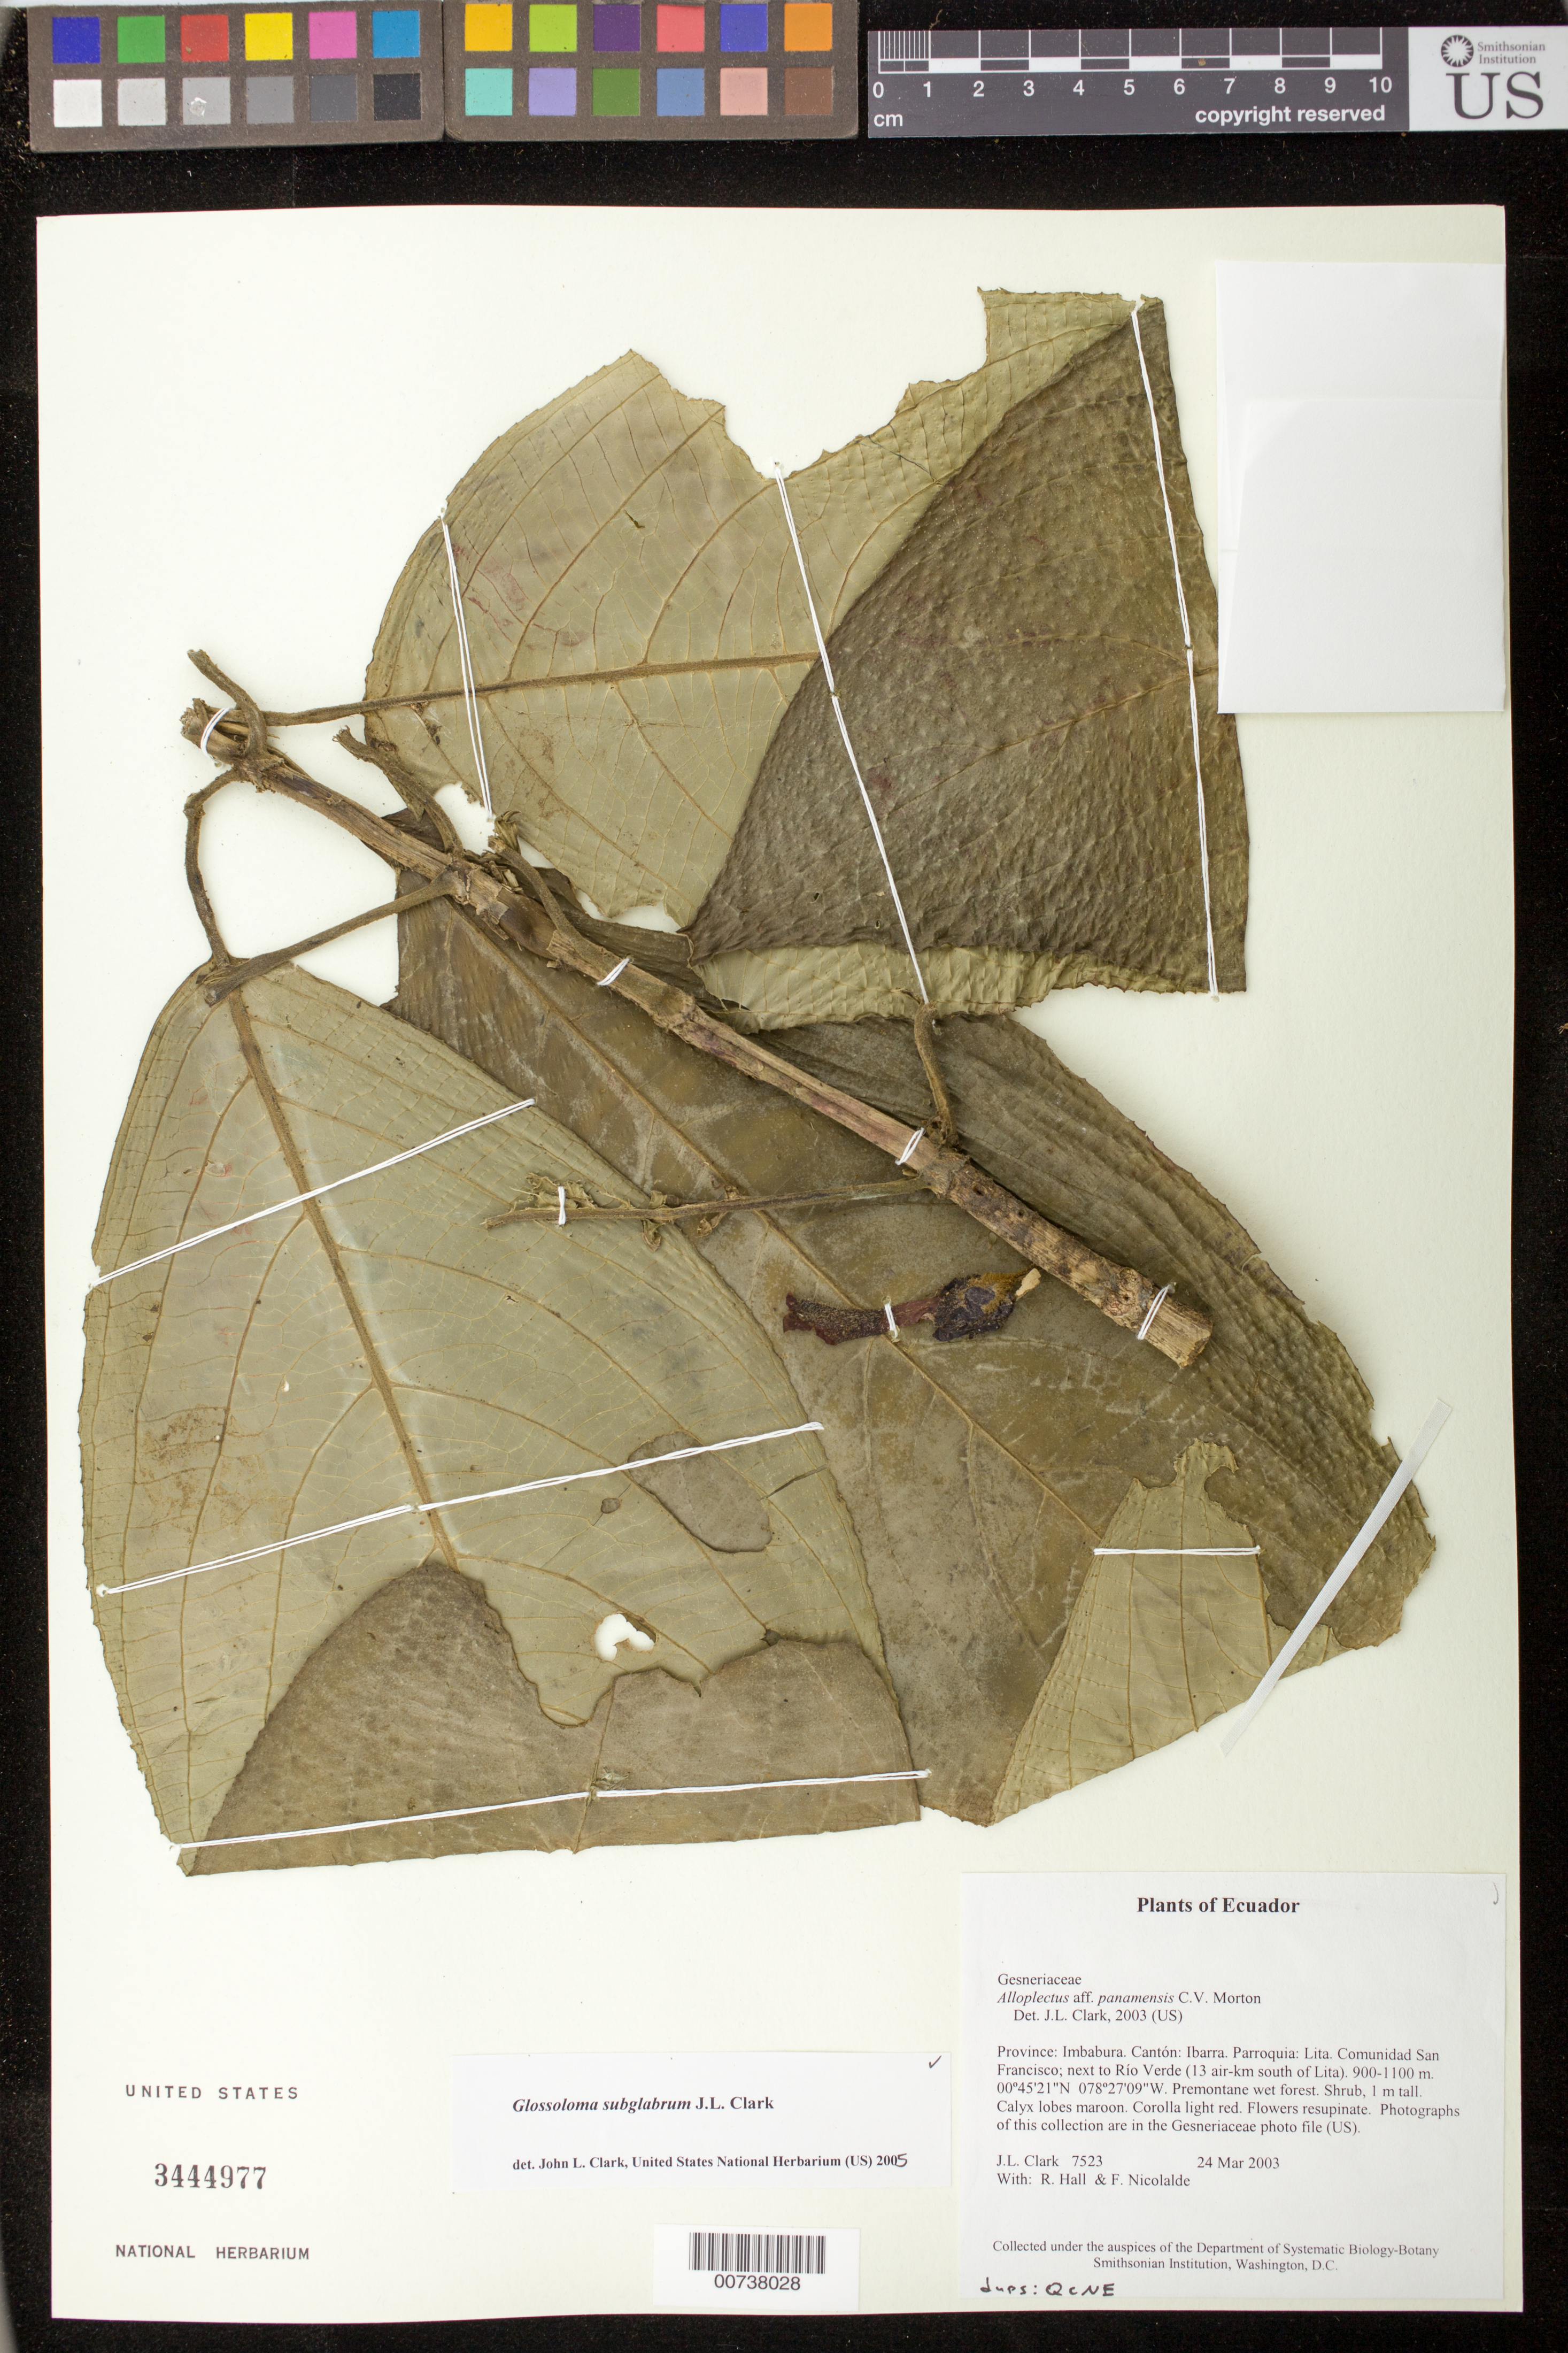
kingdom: Plantae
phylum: Tracheophyta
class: Magnoliopsida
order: Lamiales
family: Gesneriaceae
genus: Glossoloma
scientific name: Glossoloma subglabrum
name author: J.L. Clark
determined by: Clark, J. L., (SEL), The Marie Selby Botanical Garden (UNITED STATES)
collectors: J. L. Clark, R. Hall & F. Nicolalde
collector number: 7523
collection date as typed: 24 Mar 2003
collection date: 2003-03-24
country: Ecuador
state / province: Imbabura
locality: Ibarra. Parroquia: Lita. Comunidad San Francisco; next to Río Verde (13 air-km south of Lita).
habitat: Premontane wet forest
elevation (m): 900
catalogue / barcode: US 3444977